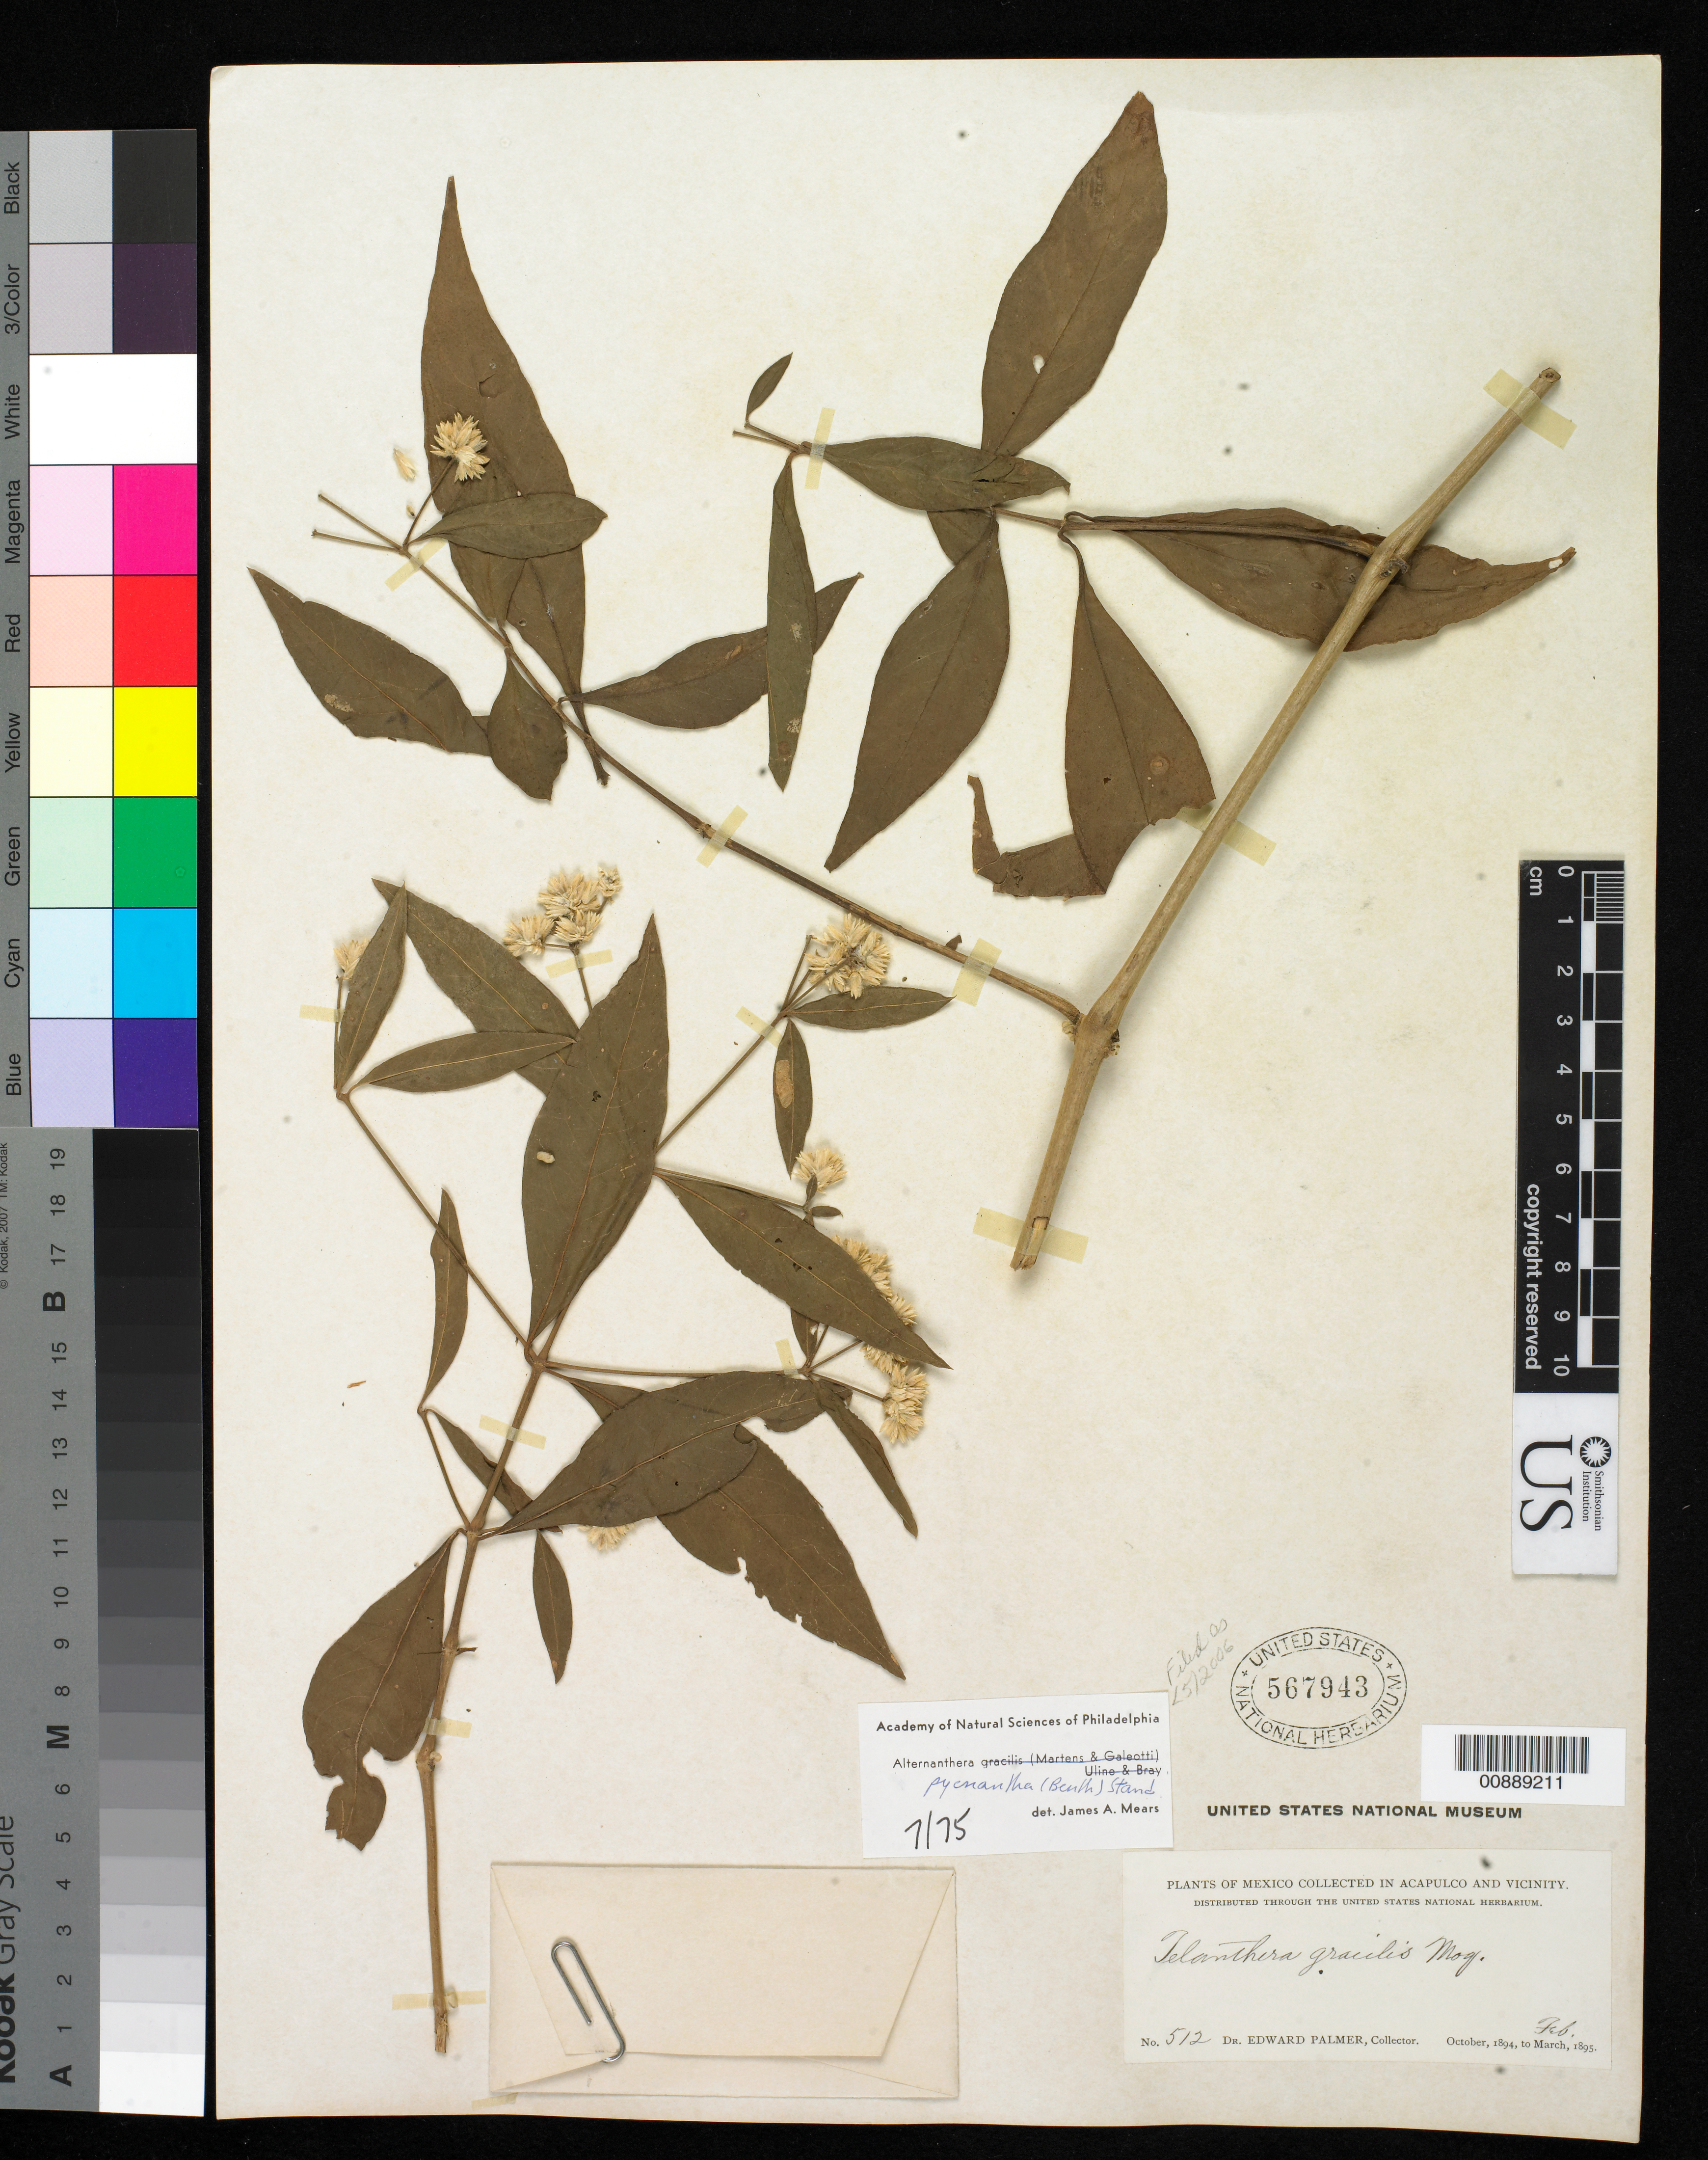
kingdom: Plantae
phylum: Tracheophyta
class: Magnoliopsida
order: Caryophyllales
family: Amaranthaceae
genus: Alternanthera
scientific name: Alternanthera pycnantha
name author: (Benth.) Standl.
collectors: E. Palmer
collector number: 512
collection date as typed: Oct 1894 to -- Feb 1895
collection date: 1894-10/1895-02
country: Mexico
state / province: Guerrero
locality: Acapulco, Guerrero and vicinity.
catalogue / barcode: US 567943